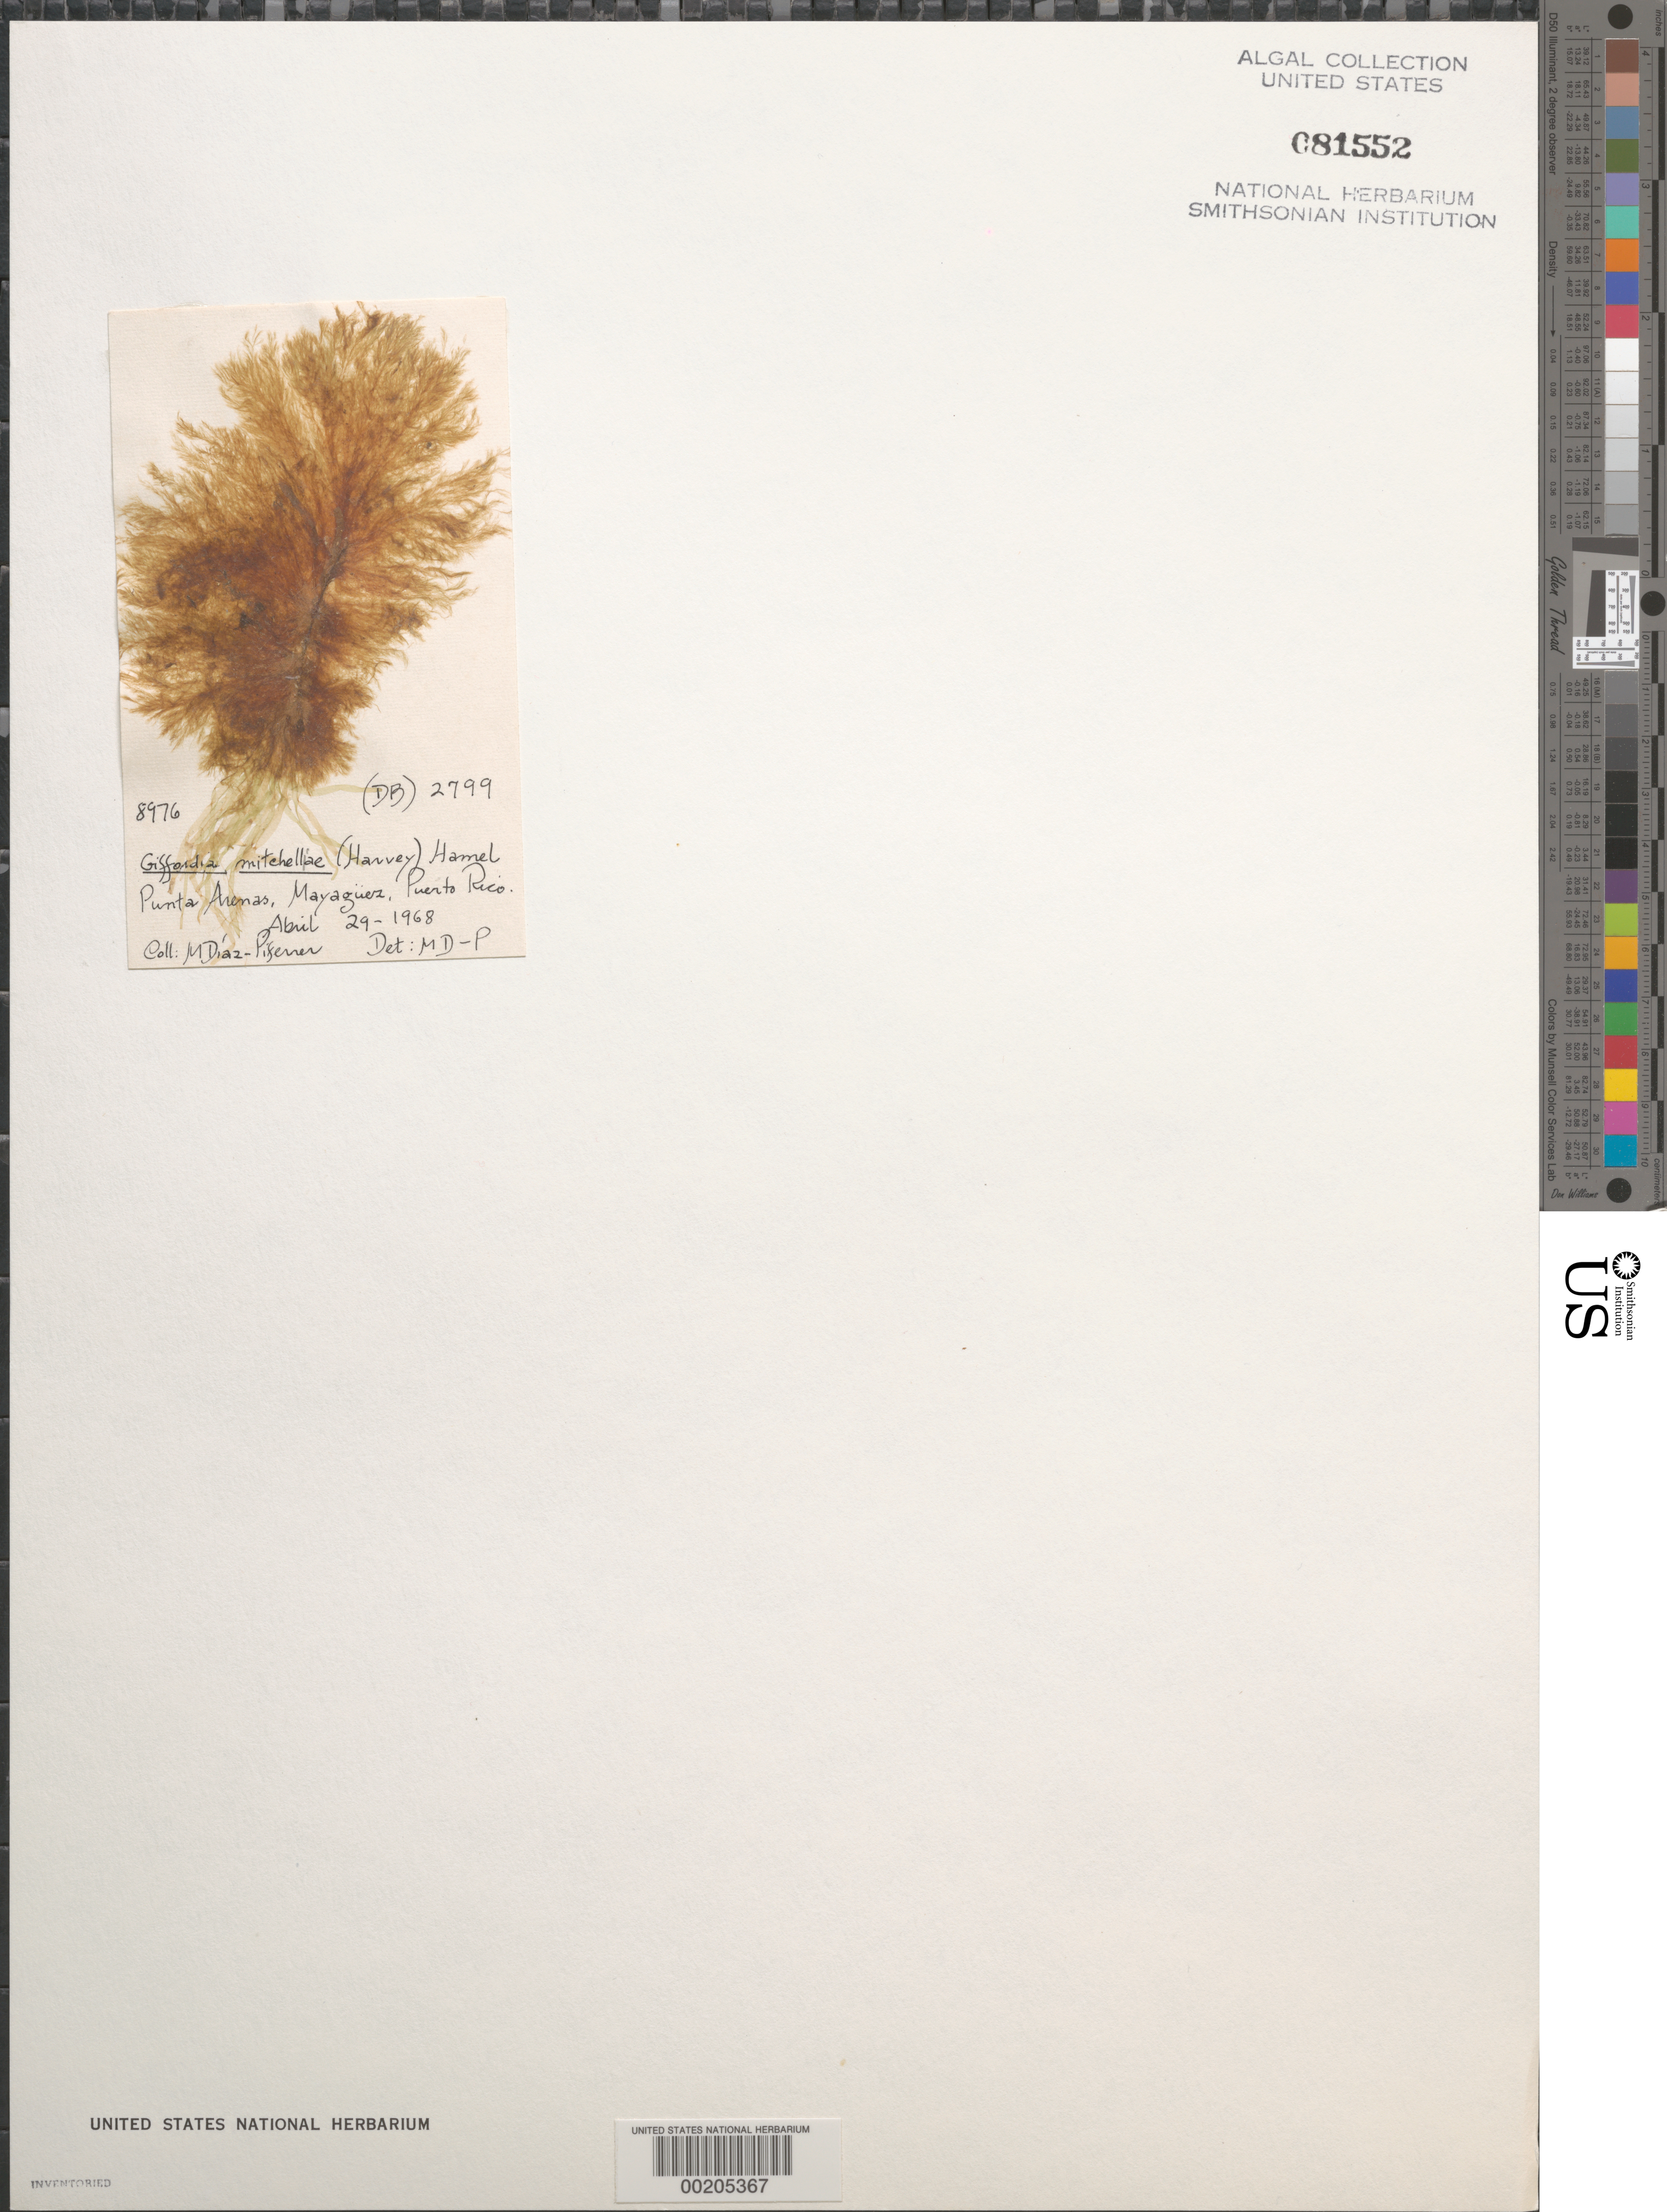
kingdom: Chromista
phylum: Ochrophyta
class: Phaeophyceae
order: Ectocarpales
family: Acinetosporaceae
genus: Feldmannia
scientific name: Feldmannia mitchelliae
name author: (Harv.) H.-S. Kim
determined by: Algae name updating Project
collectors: M. Diaz-Piferrer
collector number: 8976 & DB-2799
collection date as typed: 29 Apr 1968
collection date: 1968-04-29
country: Puerto Rico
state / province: Mayaguez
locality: Punta arenas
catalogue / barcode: US 81552